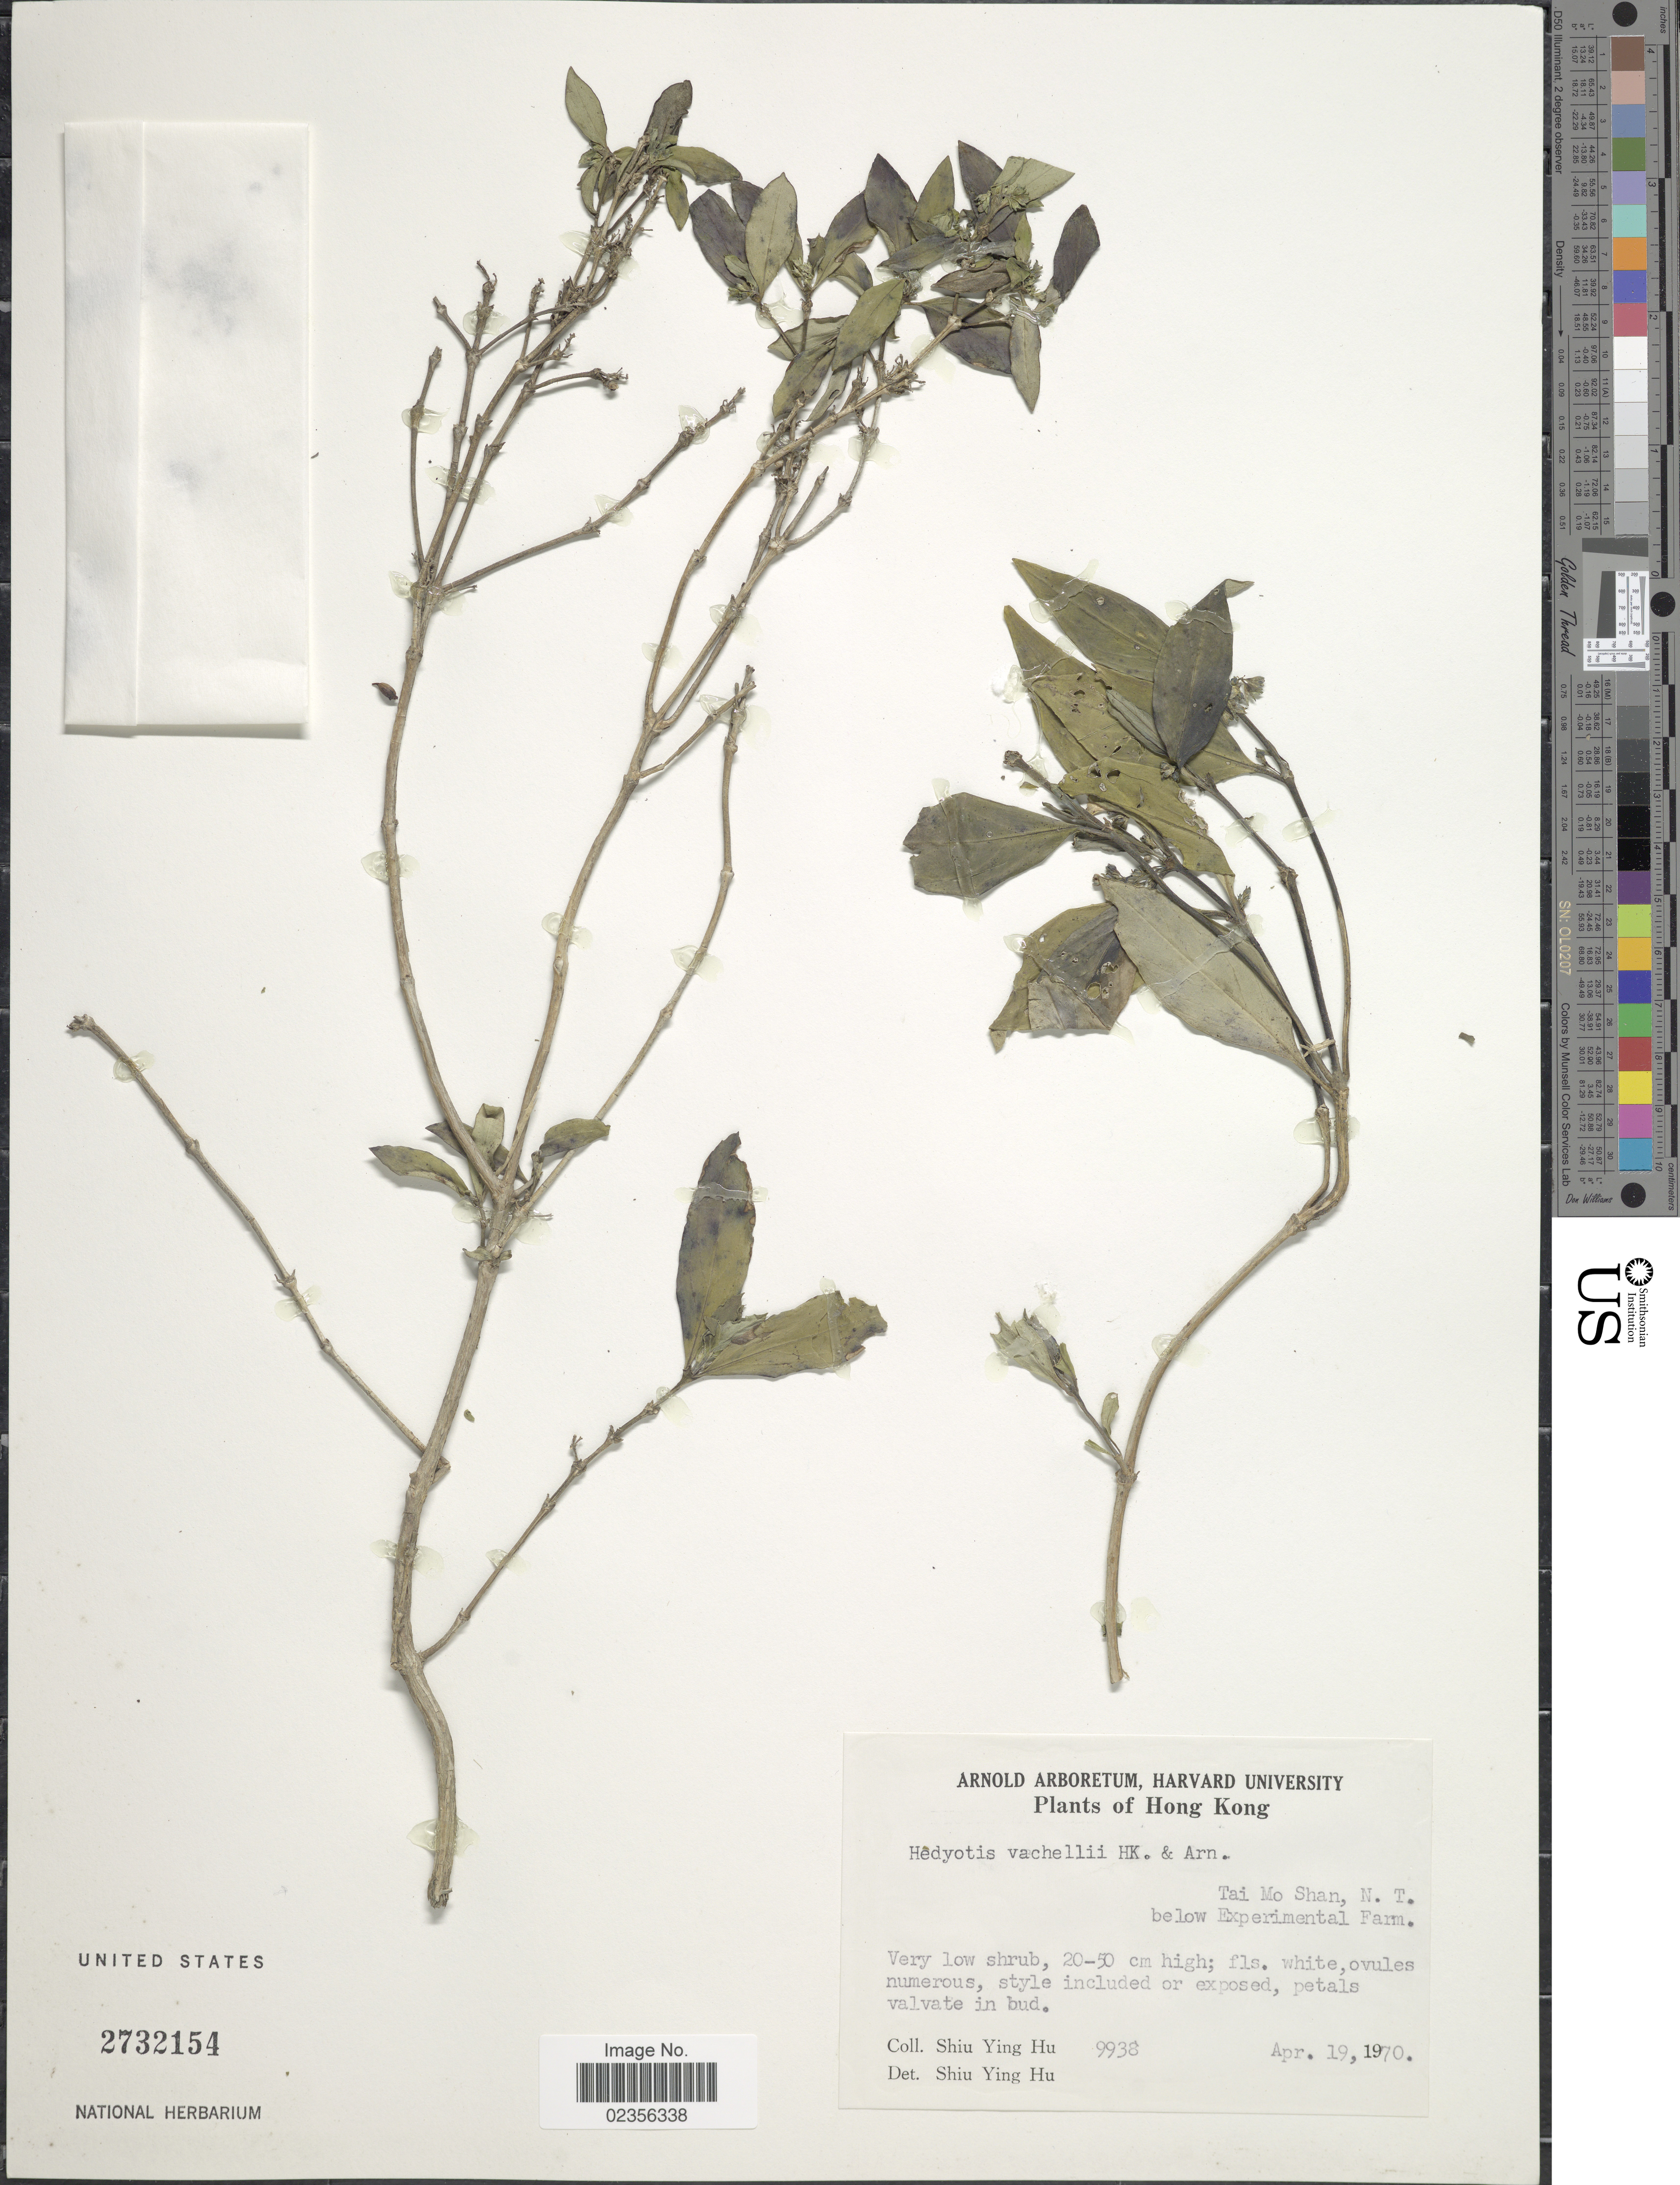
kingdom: Plantae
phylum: Tracheophyta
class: Magnoliopsida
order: Gentianales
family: Rubiaceae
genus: Hedyotis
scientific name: Hedyotis vachellii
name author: Hook. & Arn.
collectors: S. Y. Hu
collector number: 9938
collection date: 1970-04-19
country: China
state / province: Hong Kong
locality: Hong Kong, Tai Mo Shan, N.T., below Experimental Farm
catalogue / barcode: US 2732154